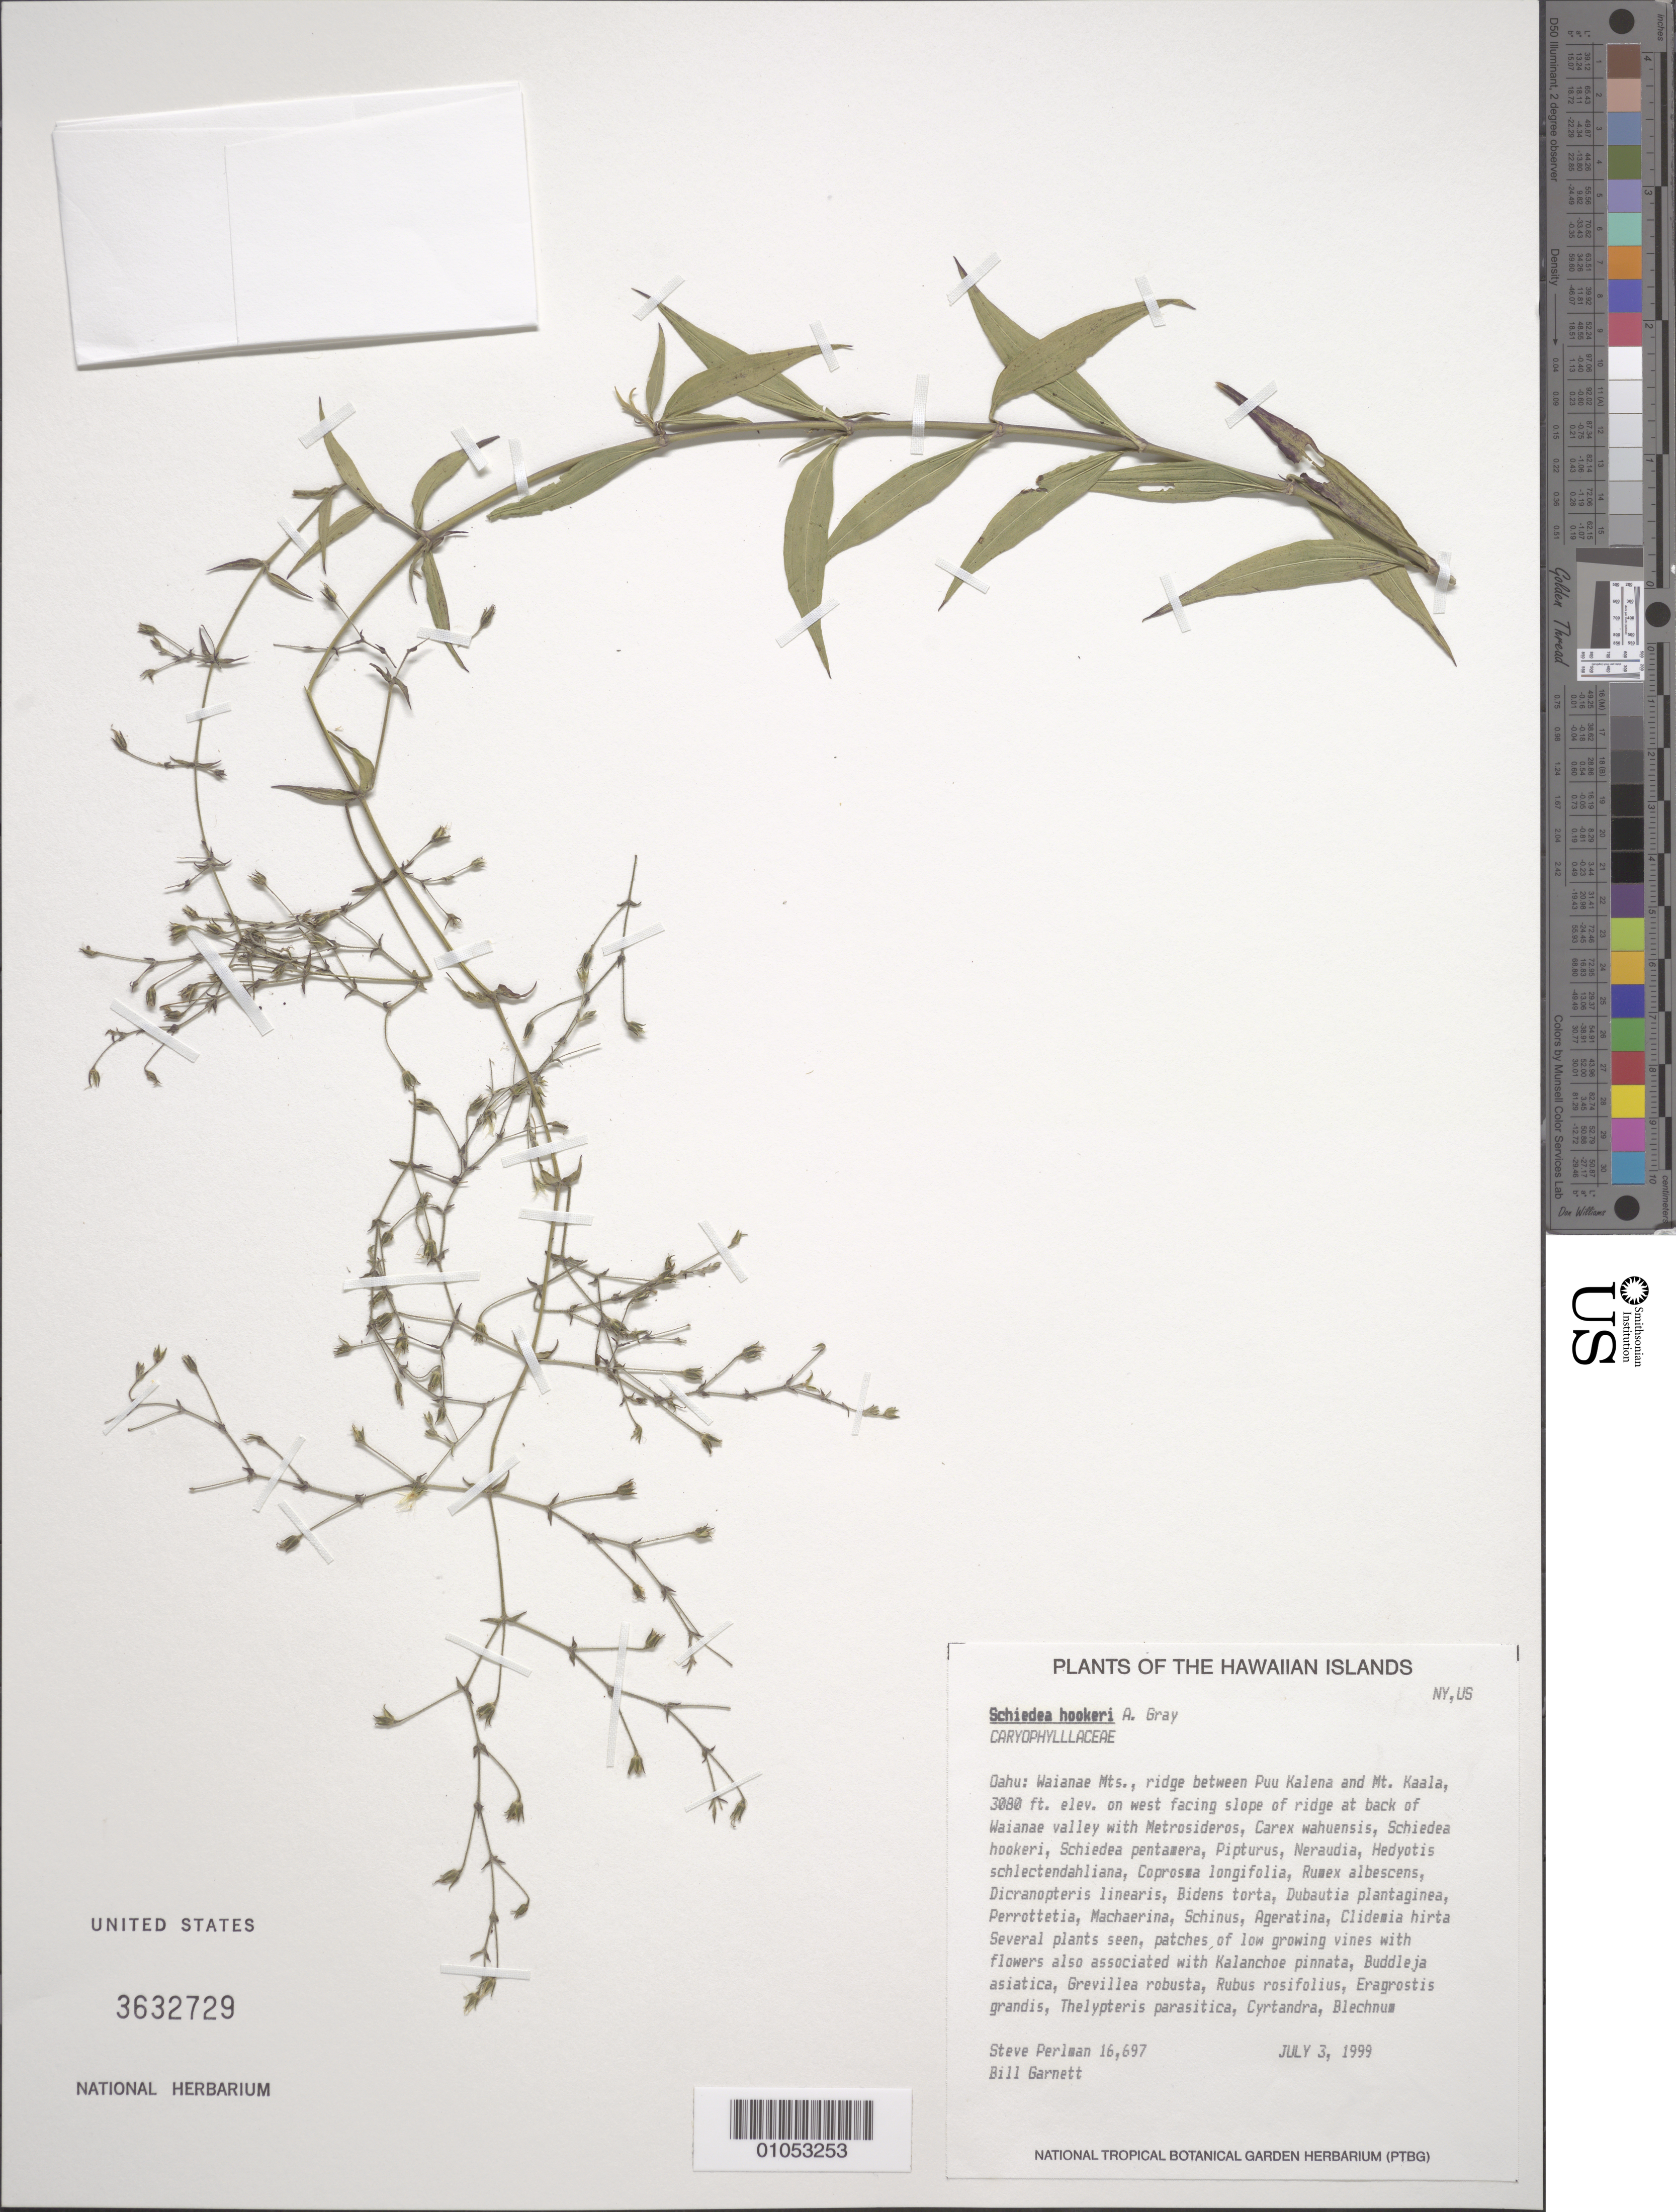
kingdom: Plantae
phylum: Tracheophyta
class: Magnoliopsida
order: Caryophyllales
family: Caryophyllaceae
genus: Schiedea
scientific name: Schiedea hookeri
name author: A. Gray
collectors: S. P. Perlman & B. Garnett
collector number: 16697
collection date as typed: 3 Jul 1999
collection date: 1999-07-03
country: United States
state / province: Hawaii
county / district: Honolulu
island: Oahu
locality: Waianae Mts., ridge between Puu Kalena and Mt. Kaala.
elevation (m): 939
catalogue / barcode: US 3632729